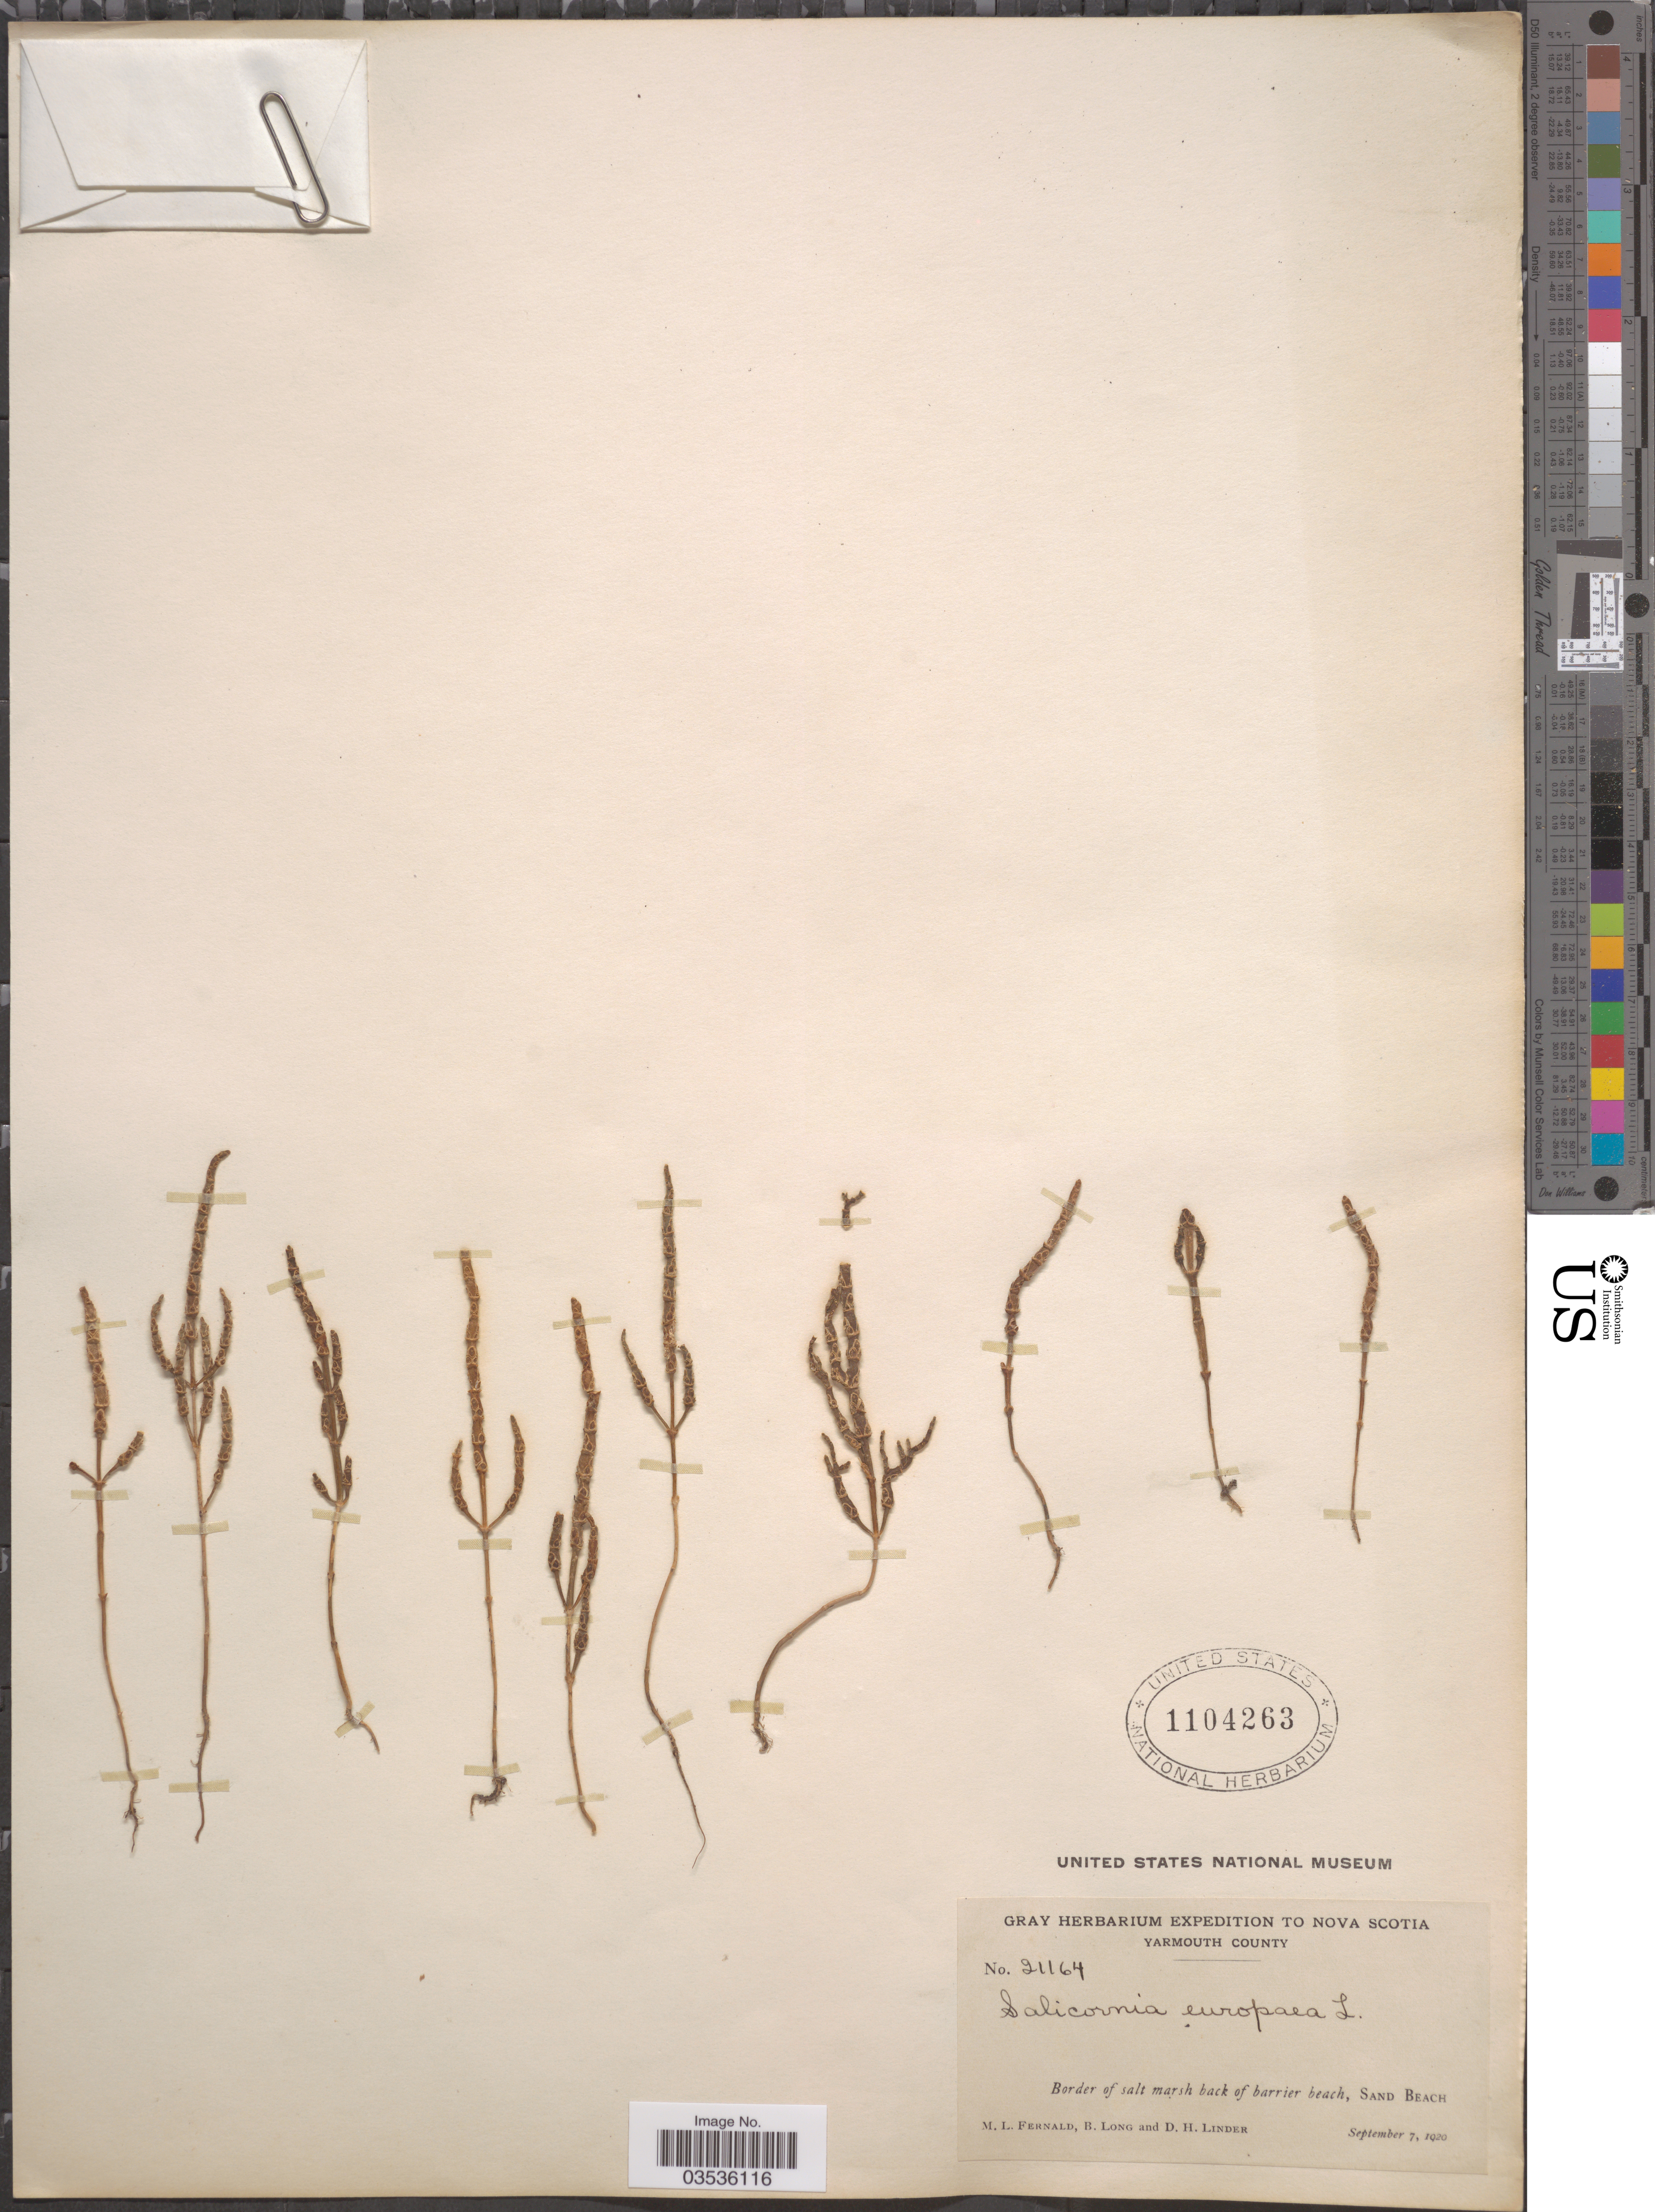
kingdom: Plantae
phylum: Tracheophyta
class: Magnoliopsida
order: Caryophyllales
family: Amaranthaceae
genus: Salicornia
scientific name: Salicornia europaea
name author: L.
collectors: M. L. Fernald, B. Long & D. Linder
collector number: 21164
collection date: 1920-09-07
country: Canada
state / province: Nova Scotia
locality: Yarmouth County. Border of salt marsh back of barrier beach, Sand Beach.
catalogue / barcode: US 1104263